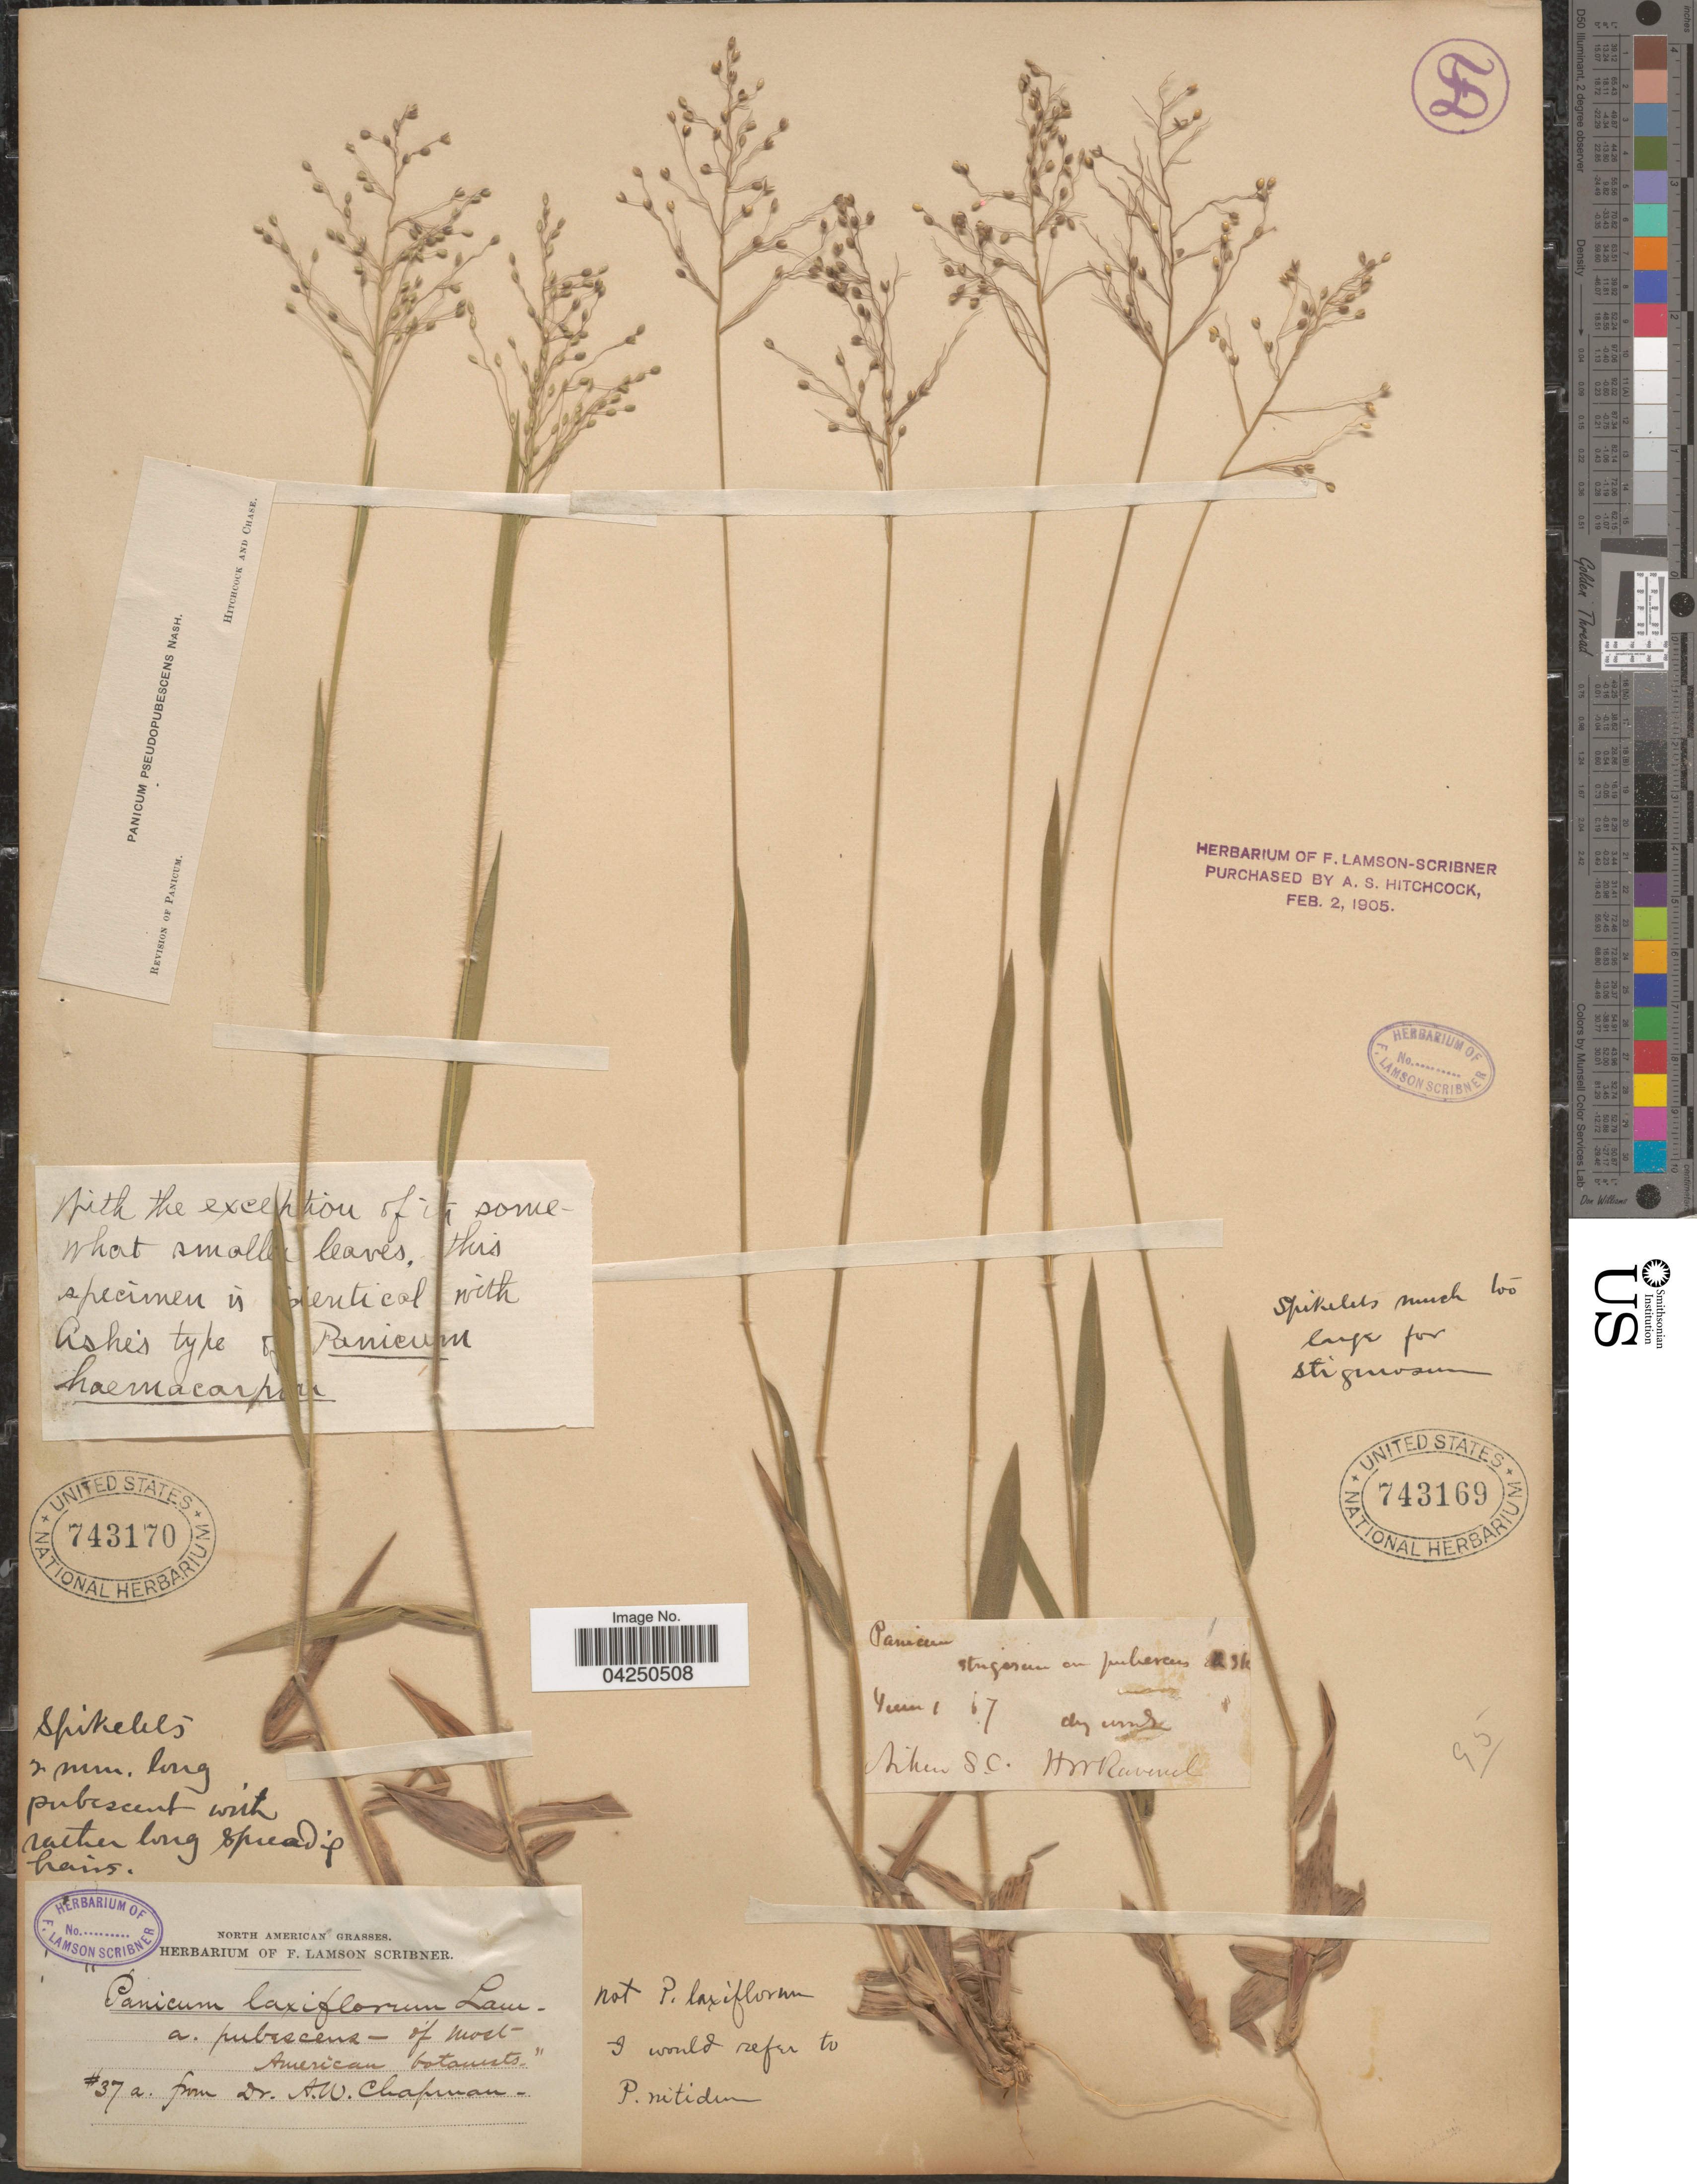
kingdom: Plantae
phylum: Tracheophyta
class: Liliopsida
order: Poales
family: Poaceae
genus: Dichanthelium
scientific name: Dichanthelium acuminatum var. acuminatum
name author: (Sw.) Gould & C.A. Clark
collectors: A. W. Chapman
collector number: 37a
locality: North American.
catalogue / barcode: US 743170-2